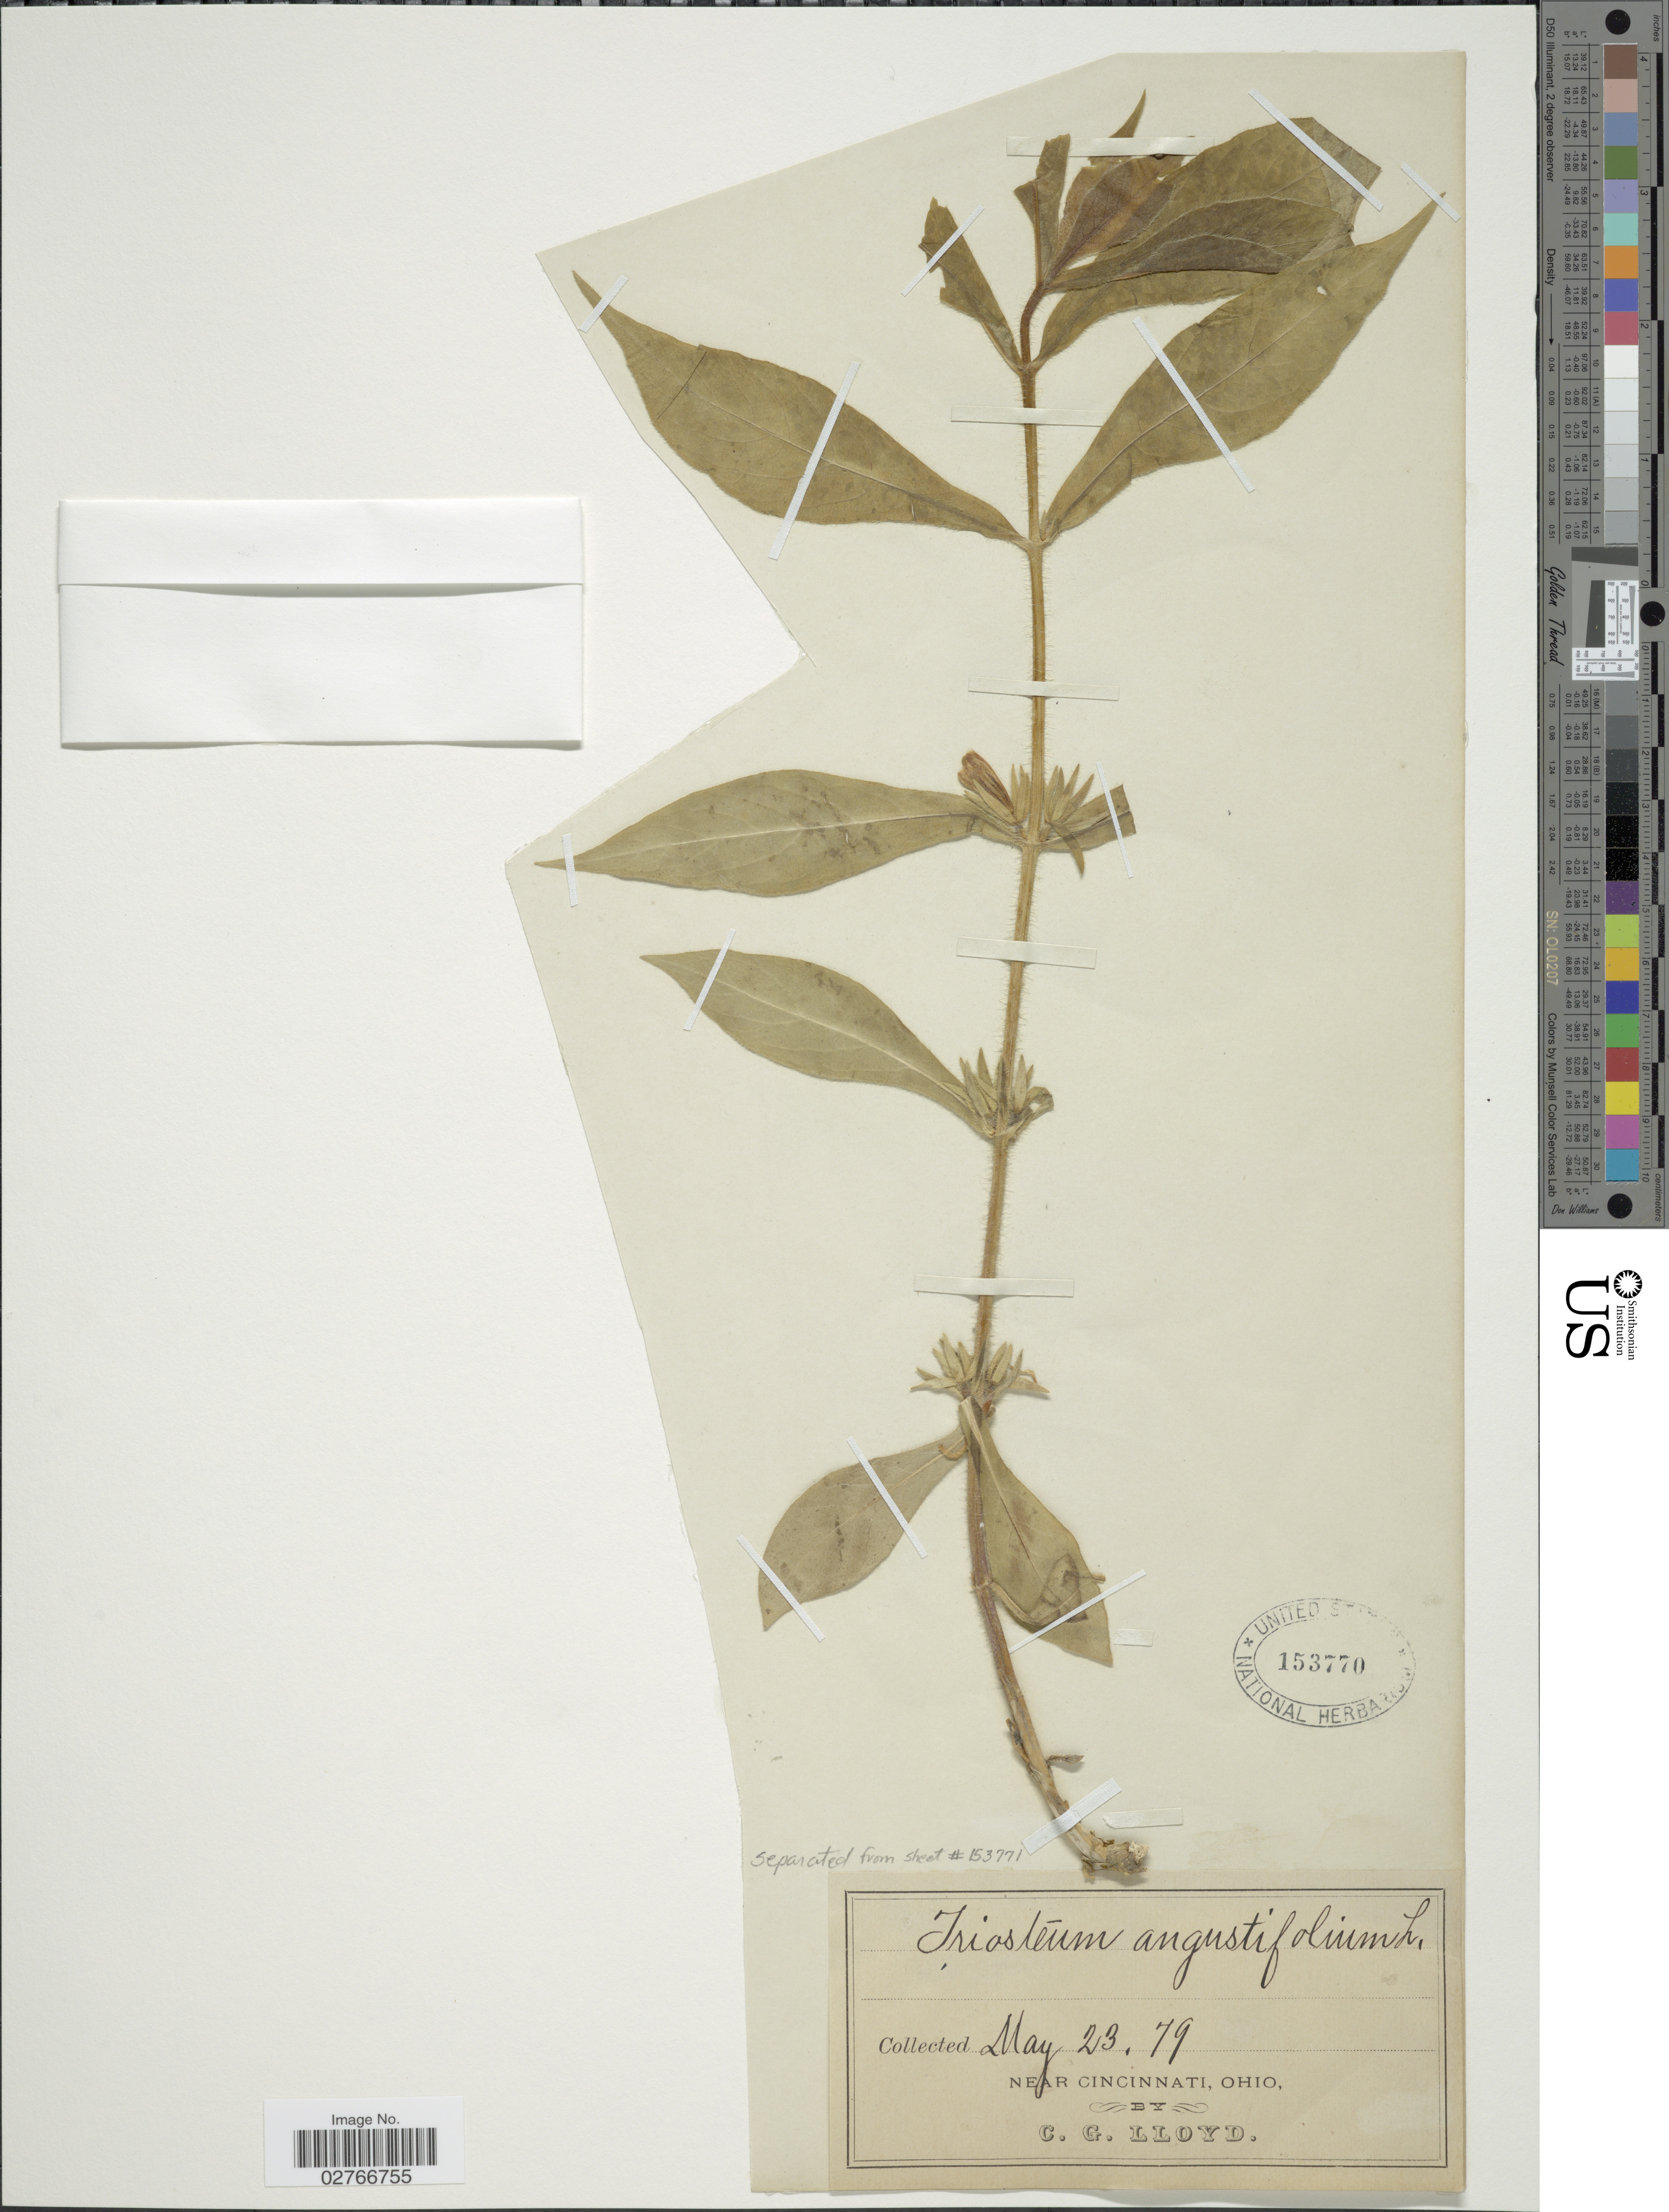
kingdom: Plantae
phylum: Tracheophyta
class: Magnoliopsida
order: Dipsacales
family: Caprifoliaceae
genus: Triosteum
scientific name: Triosteum angustifolium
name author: L.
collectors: C. G. Lloyd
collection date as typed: Transcribed d/m/y: 23/5/79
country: United States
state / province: Ohio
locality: Near Cincinnati.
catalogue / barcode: US 153770